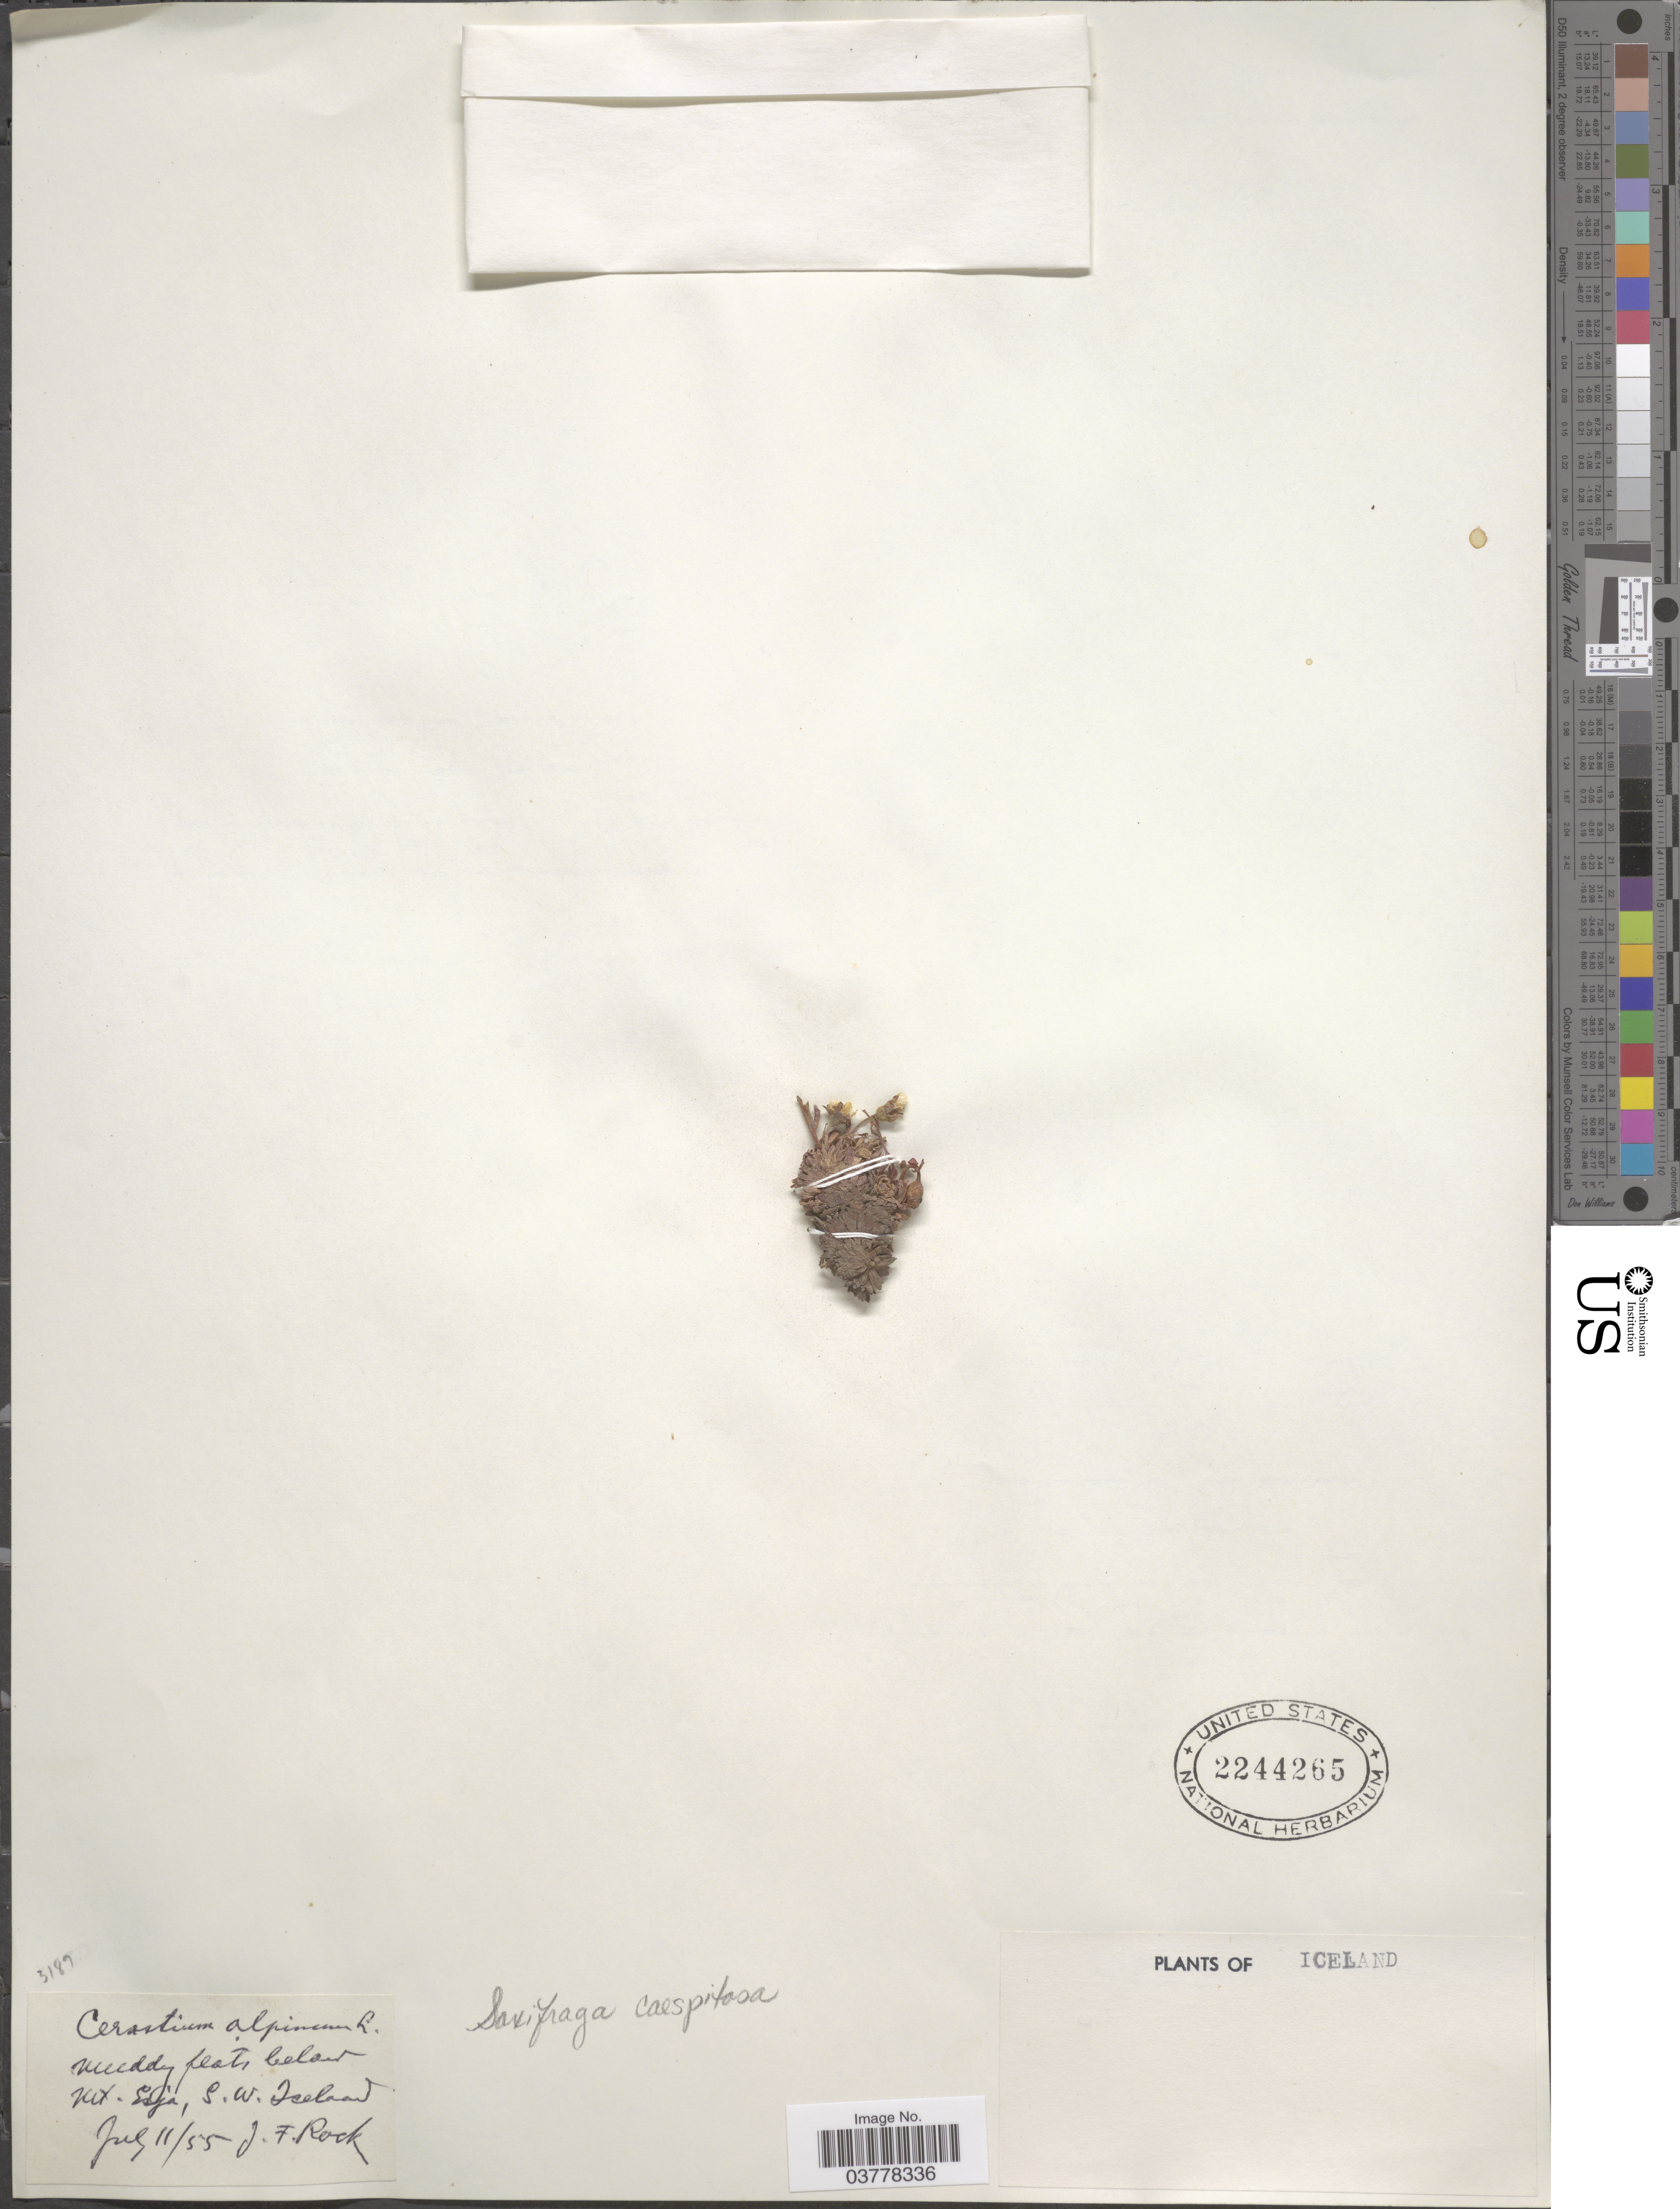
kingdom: Plantae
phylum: Tracheophyta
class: Magnoliopsida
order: Saxifragales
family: Saxifragaceae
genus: Saxifraga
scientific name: Saxifraga caespitosa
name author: L.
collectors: J. Rock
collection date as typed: Transcribed d/m/y: 11/7/55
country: Iceland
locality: Muddy flats below Mt. Loja*, S. W. Iceland.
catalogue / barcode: US 2244265